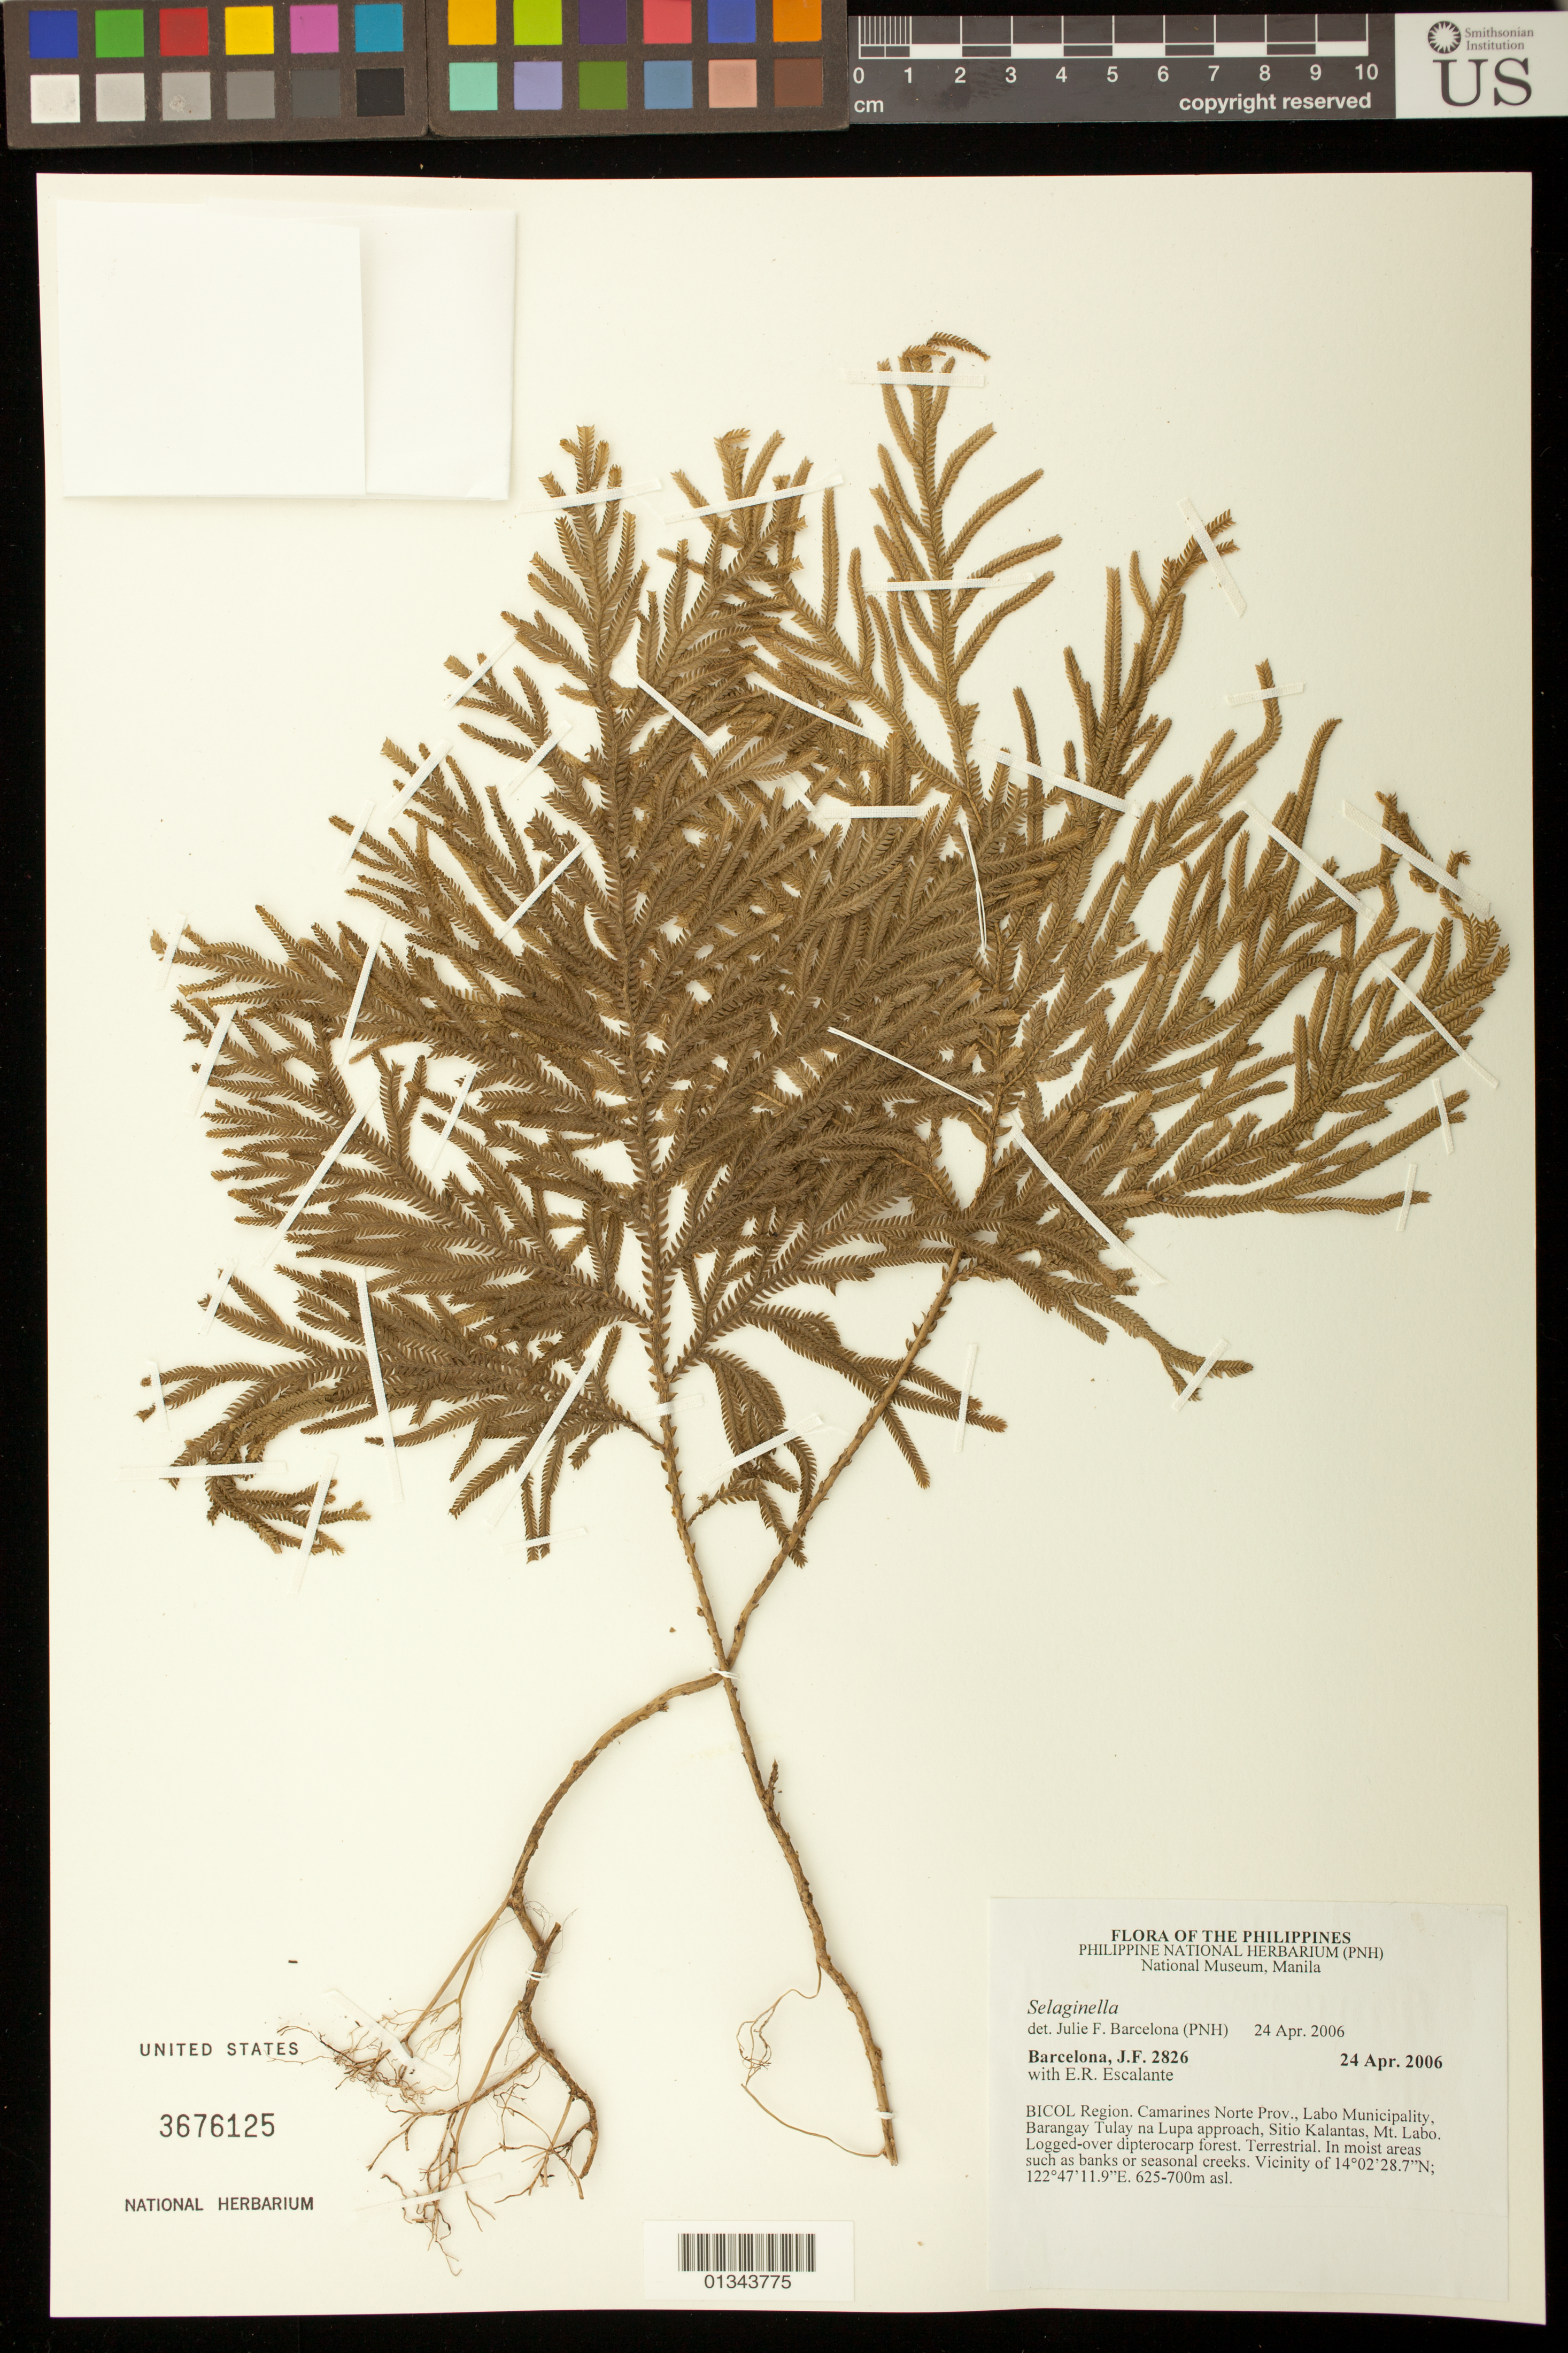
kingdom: Plantae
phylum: Tracheophyta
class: Lycopodiopsida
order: Selaginellales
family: Selaginellaceae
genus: Selaginella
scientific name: Selaginella sp.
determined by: Barcelona, J. F.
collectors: J. F. Barcelona & E. Escalante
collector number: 2826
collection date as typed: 24 Apr 2006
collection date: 2006-04-24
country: Philippines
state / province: Bicol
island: Luzon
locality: Bicol Region. Camarines Norte Prov., Labo Municipality, Barangay Tulay na Lupa approach, Sitio Kalantas, Mt. Labo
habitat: Logged-over dipterocarp forest. Terrestrial. In moist areas such as banks or seasonal creeks.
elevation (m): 625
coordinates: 14 02 28.7 N, 122 47 11.9 E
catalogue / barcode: US 3676125